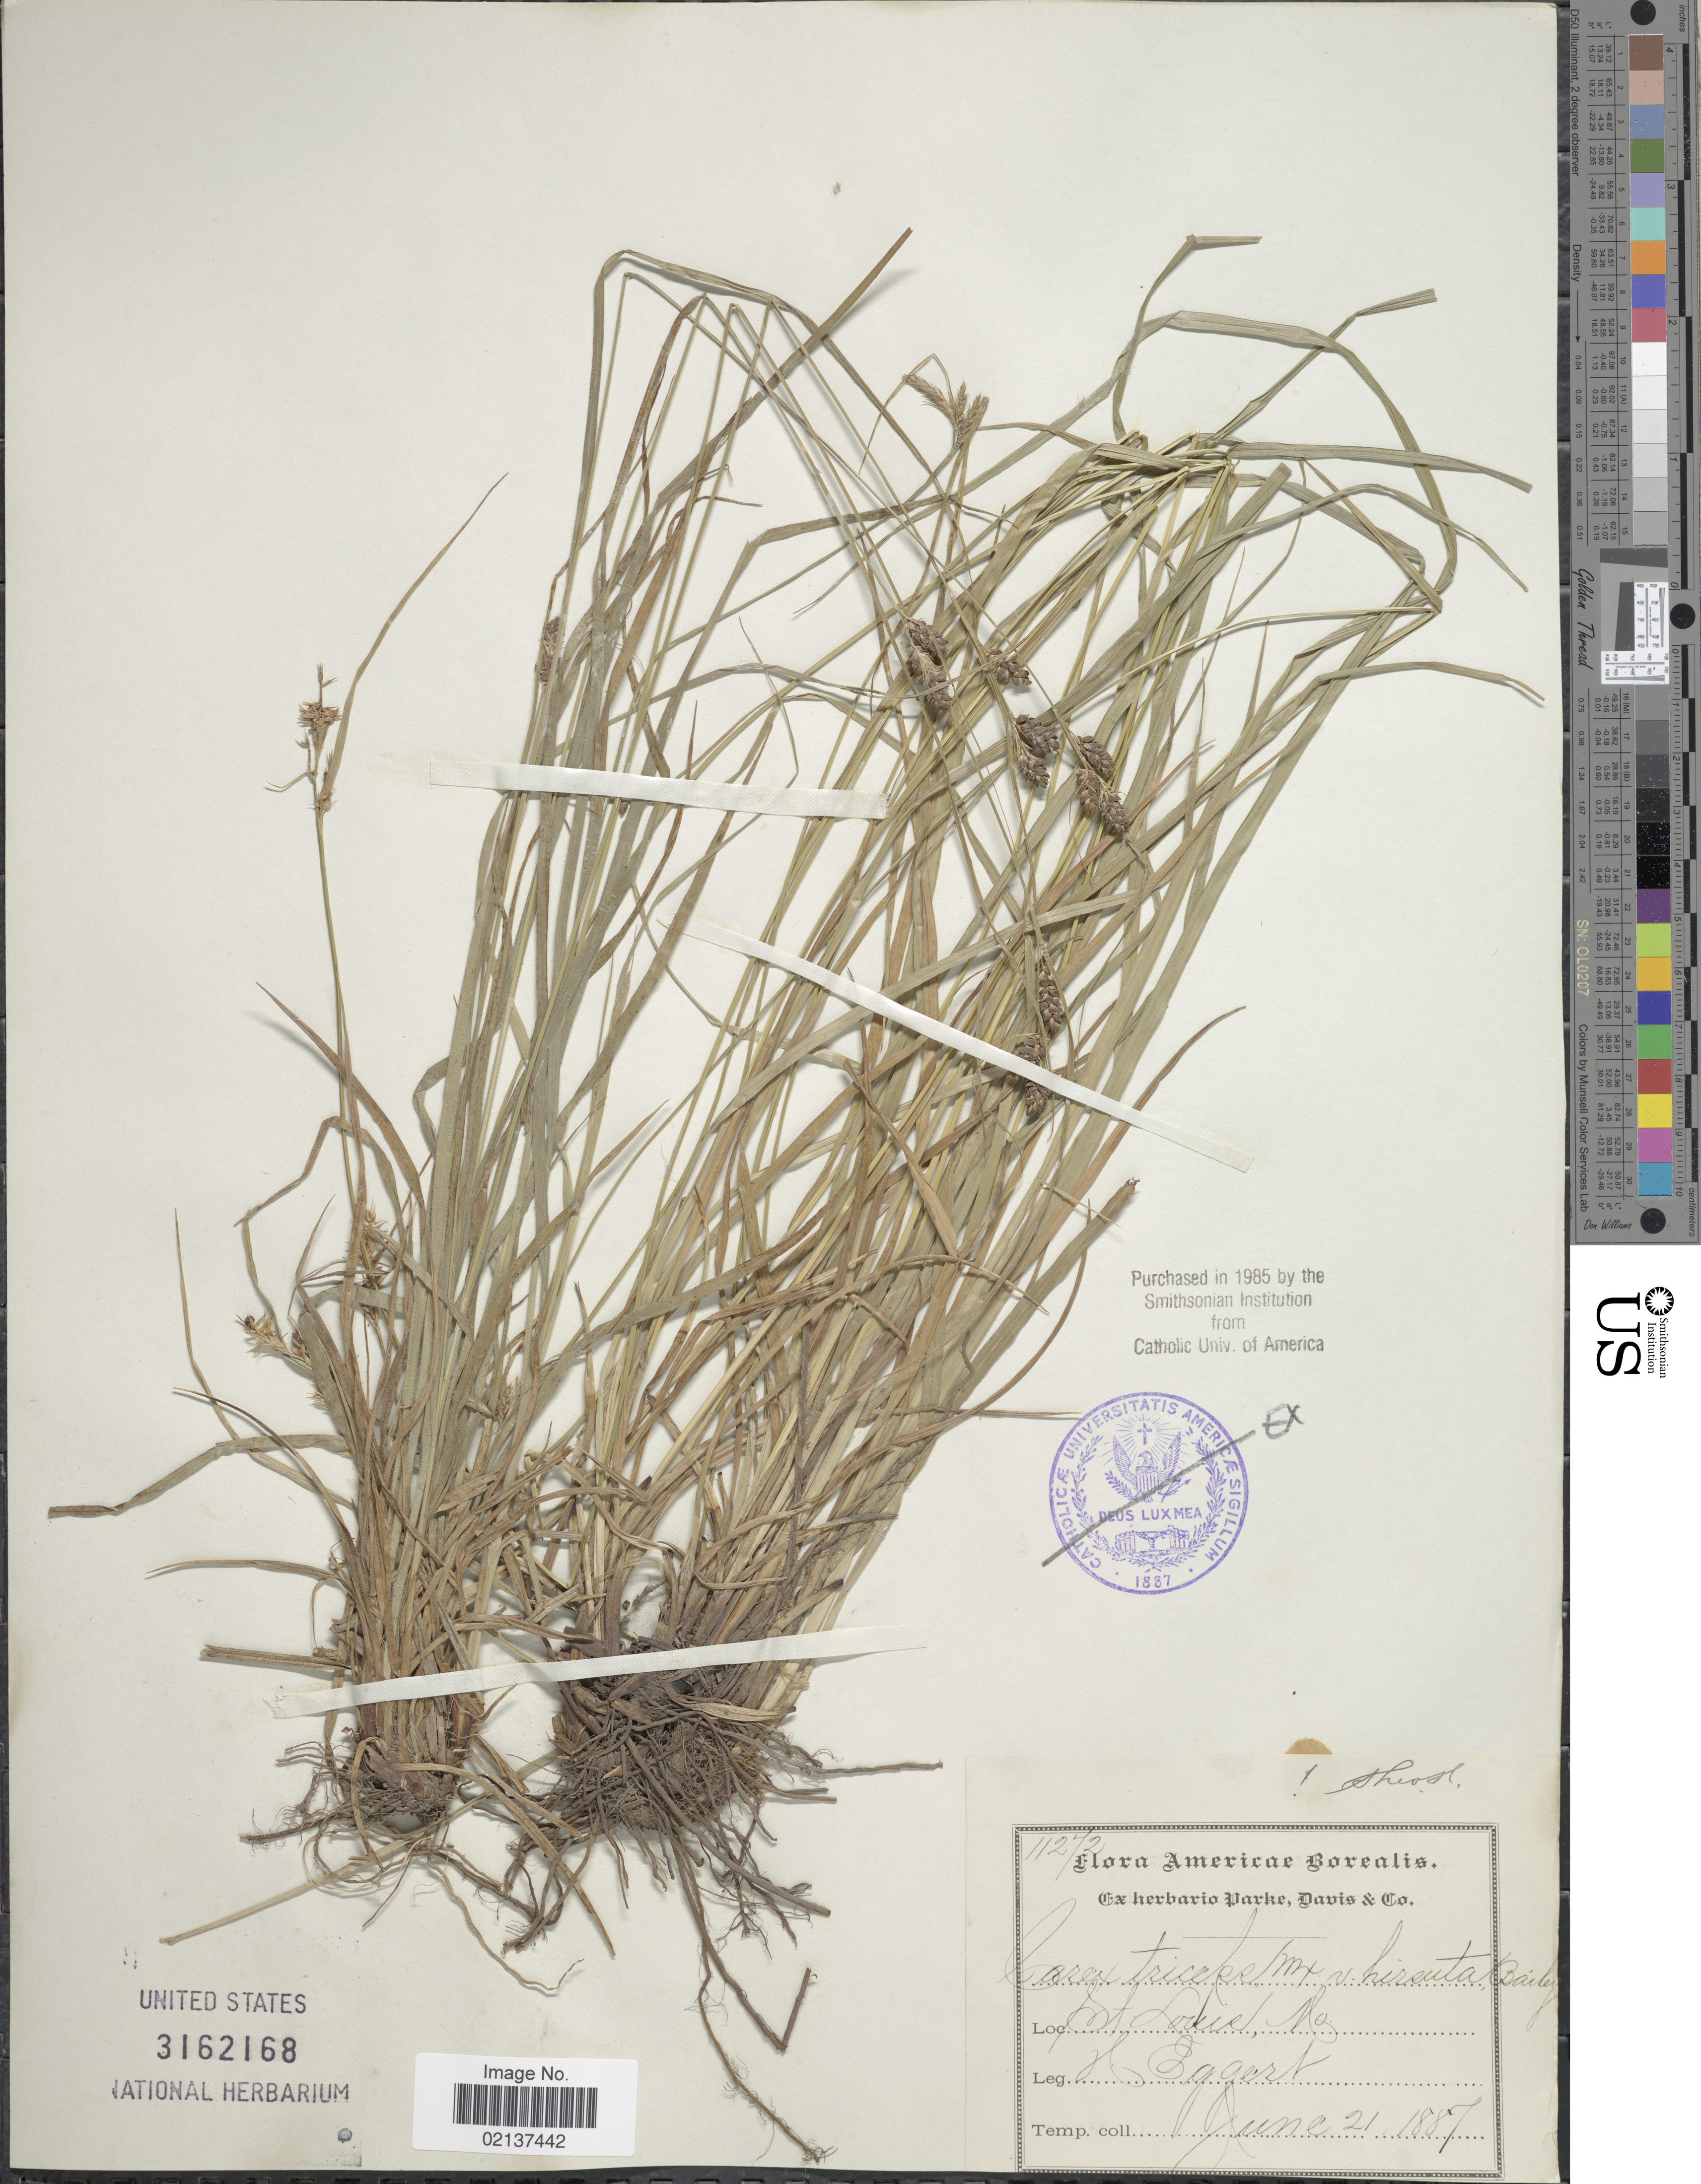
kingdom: Plantae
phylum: Tracheophyta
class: Liliopsida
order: Poales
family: Cyperaceae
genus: Carex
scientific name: Carex hirsutella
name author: Mack.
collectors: H. Eggert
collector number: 11272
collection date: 1887-06-21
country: United States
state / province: Missouri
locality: St. Louis, Mo.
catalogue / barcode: US 3162168